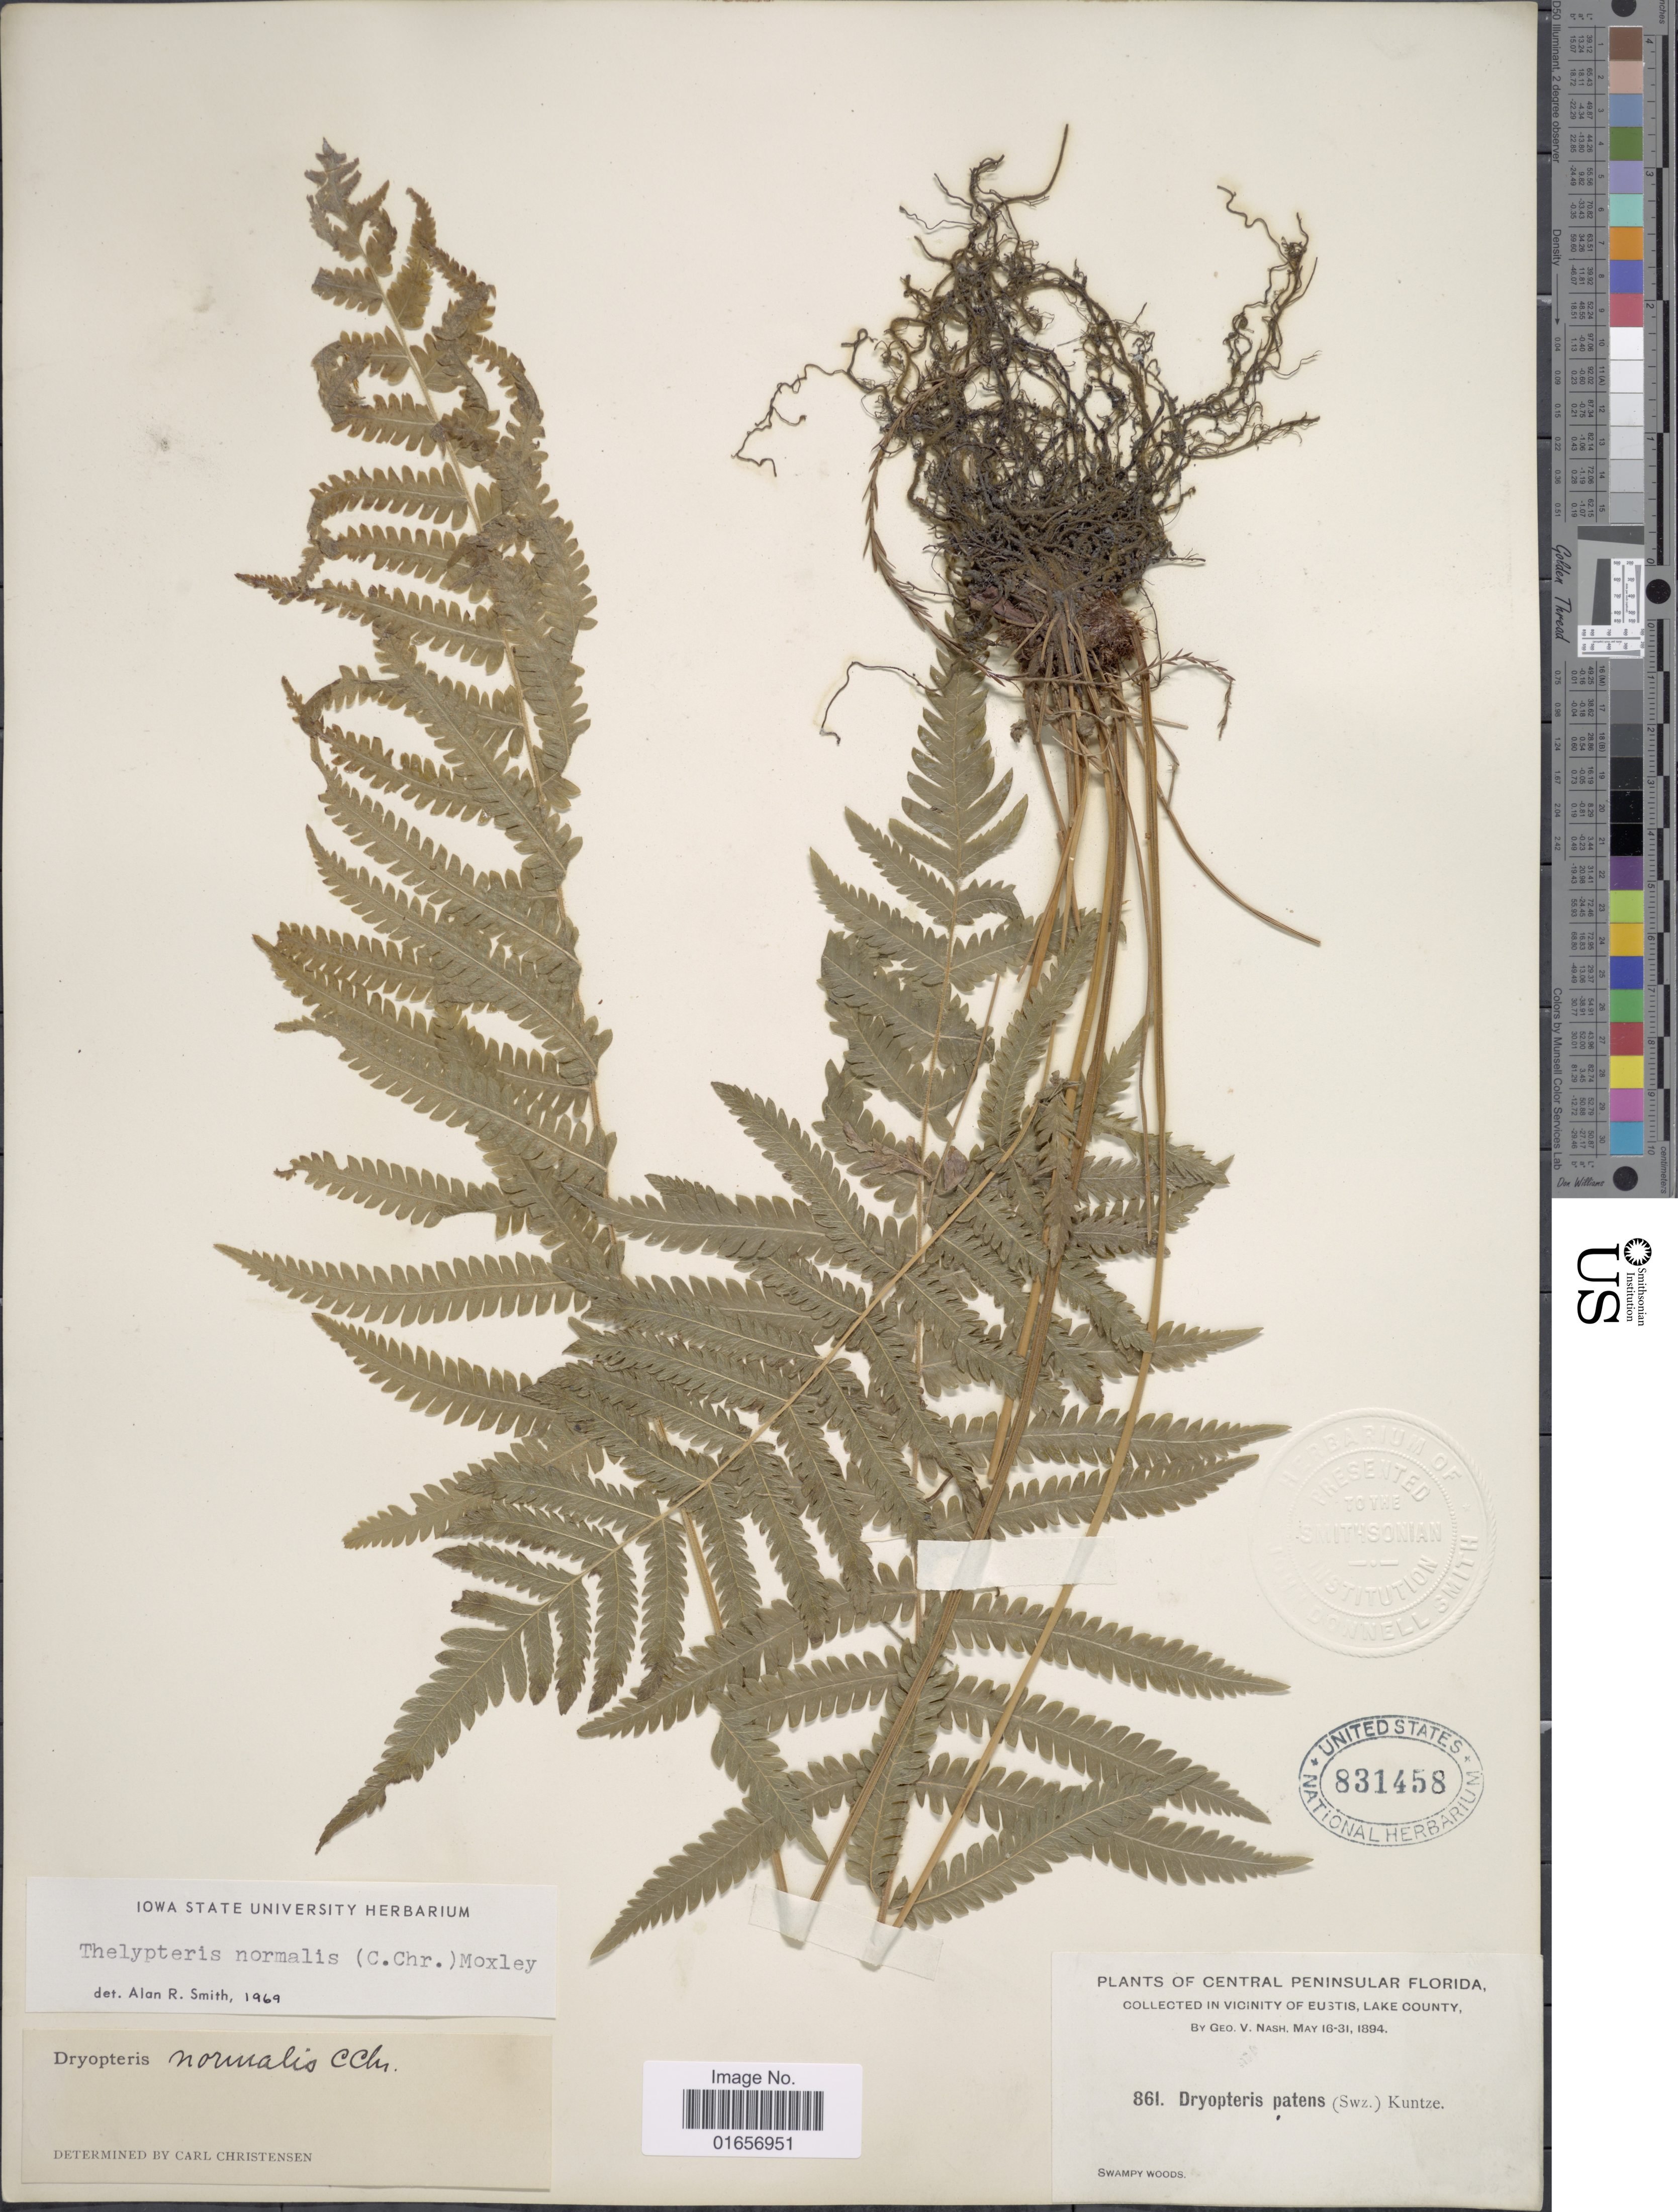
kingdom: Plantae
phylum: Tracheophyta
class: Polypodiopsida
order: Polypodiales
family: Thelypteridaceae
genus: Christella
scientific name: Christella kunthii comb. ined.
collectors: G. V. Nash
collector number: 861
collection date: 1894-05-16/1894-05-31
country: United States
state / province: Florida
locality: Central Peninsular, in vicinity of Eustis, Lake County, swampy woods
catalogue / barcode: US 831458